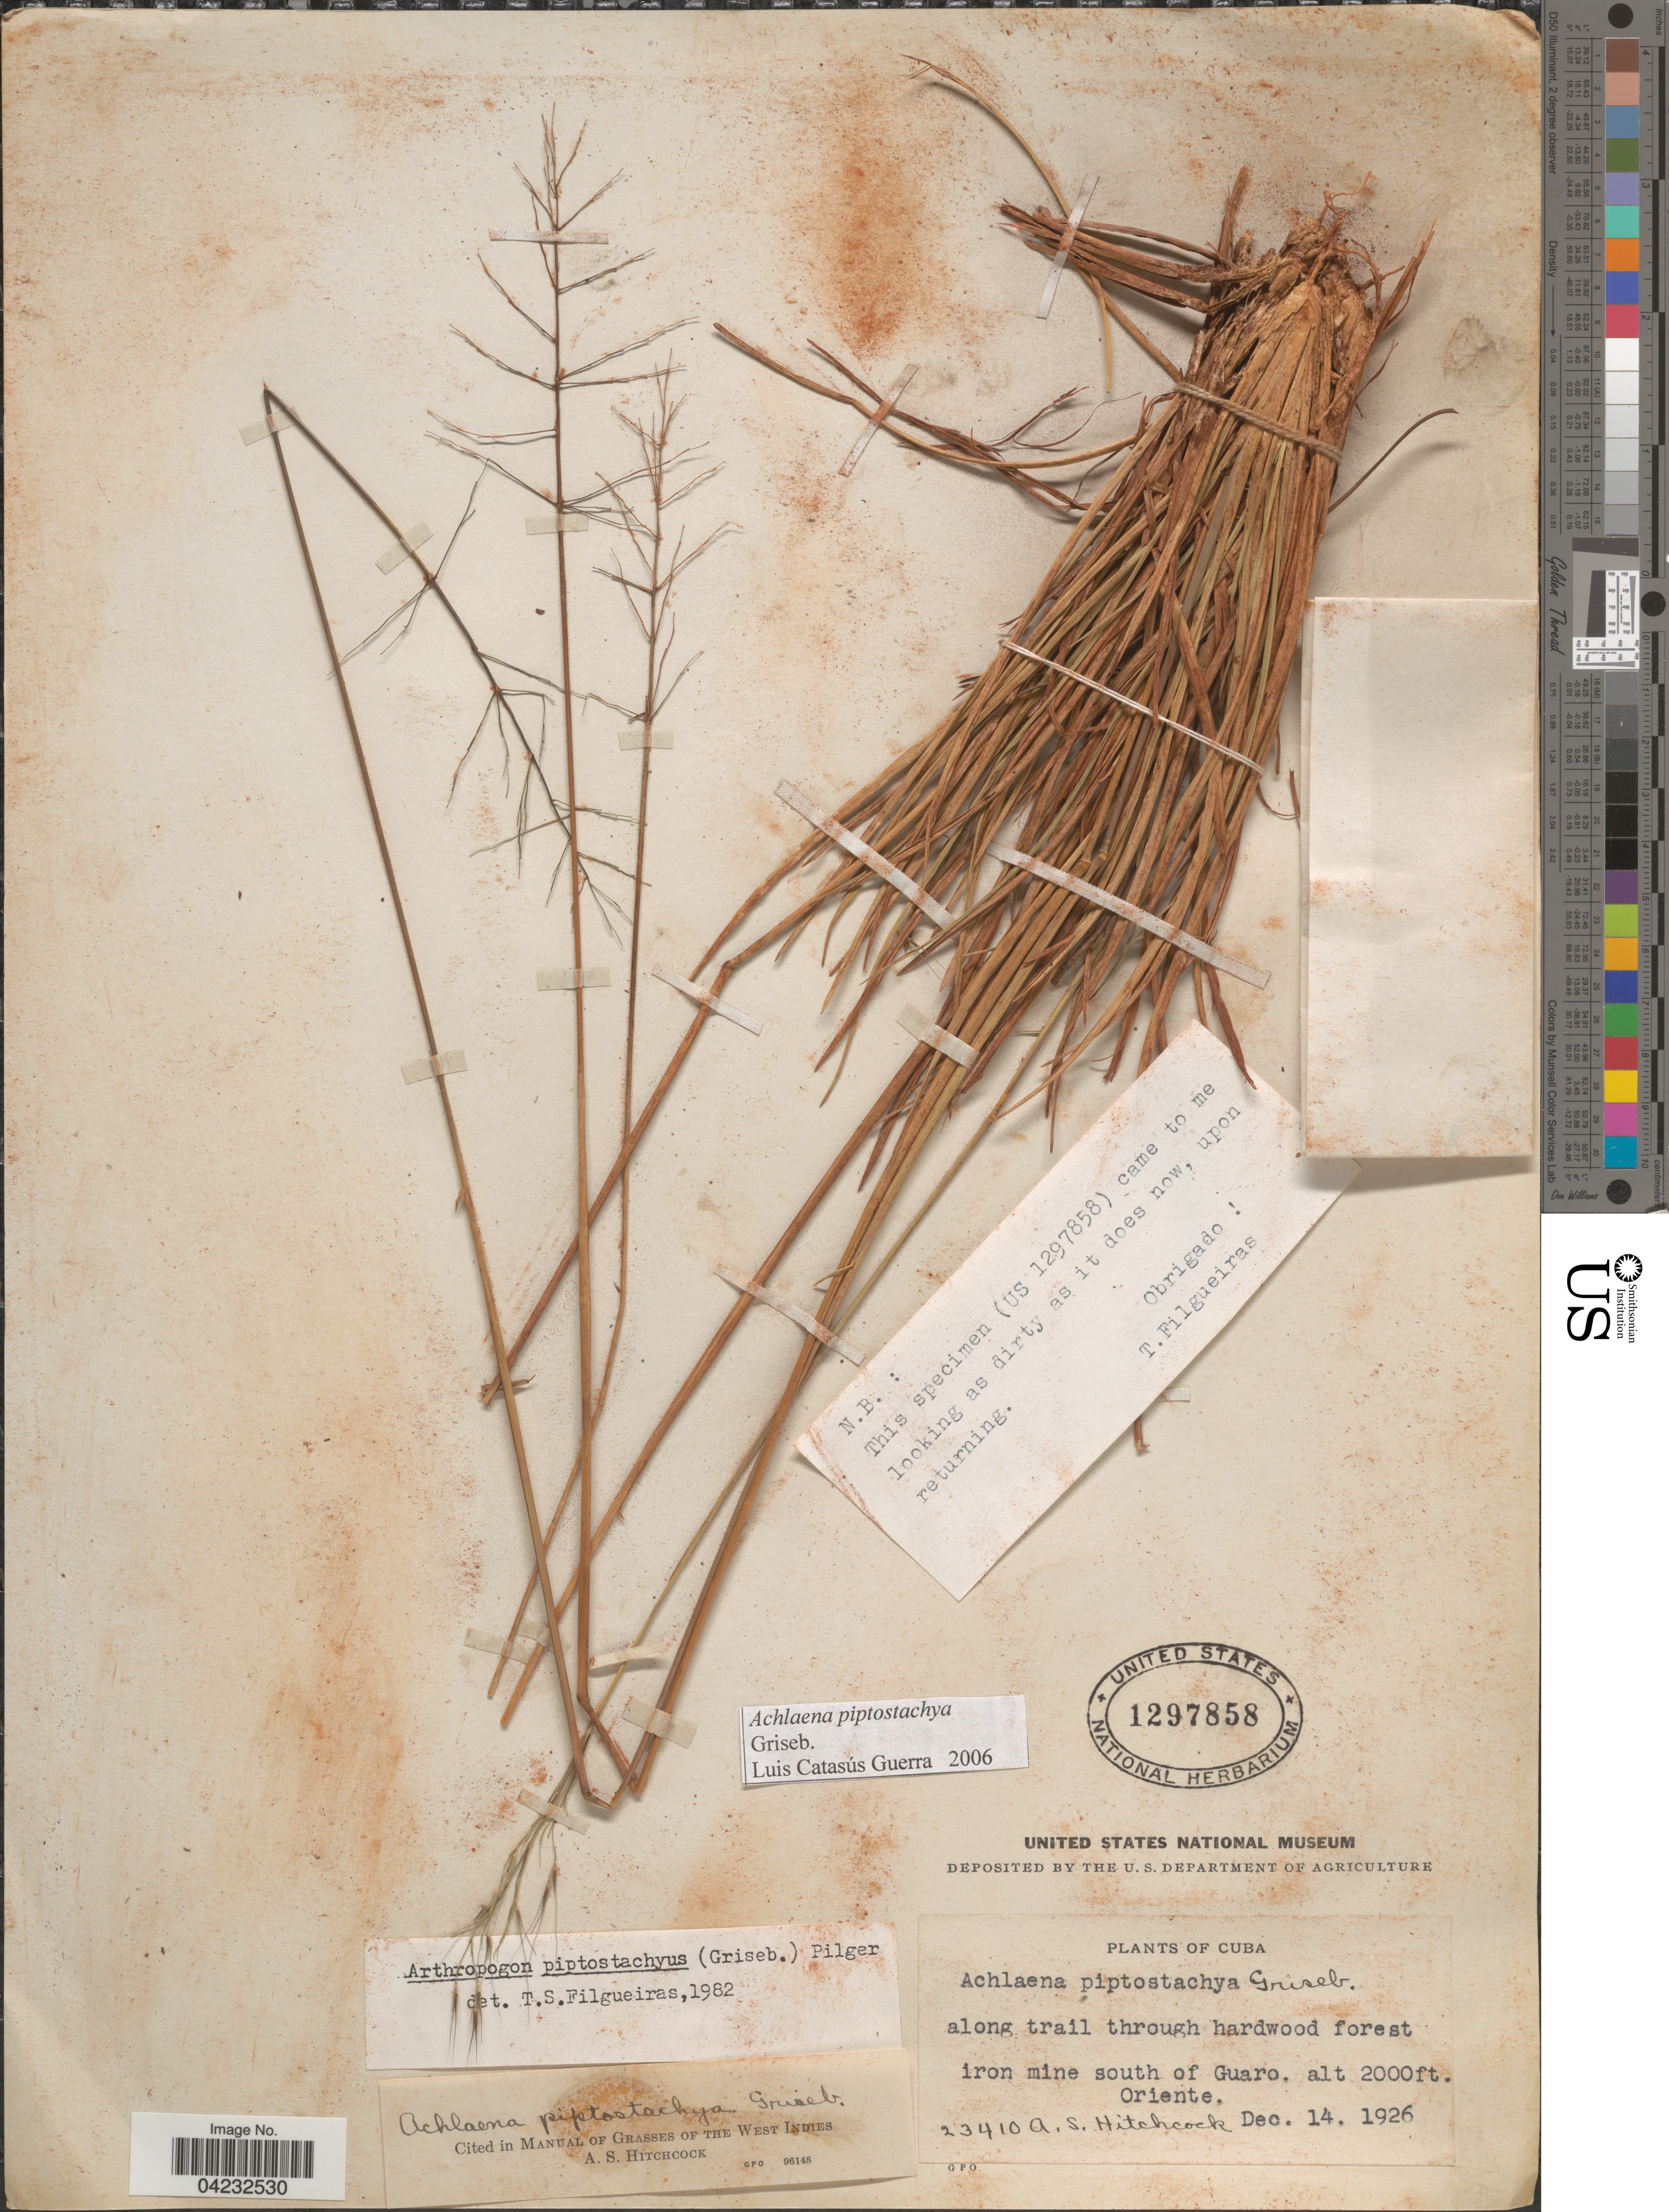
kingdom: Plantae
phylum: Tracheophyta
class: Liliopsida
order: Poales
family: Poaceae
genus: Achlaena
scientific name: Achlaena piptostachya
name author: Griseb.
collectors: A. S. Hitchcock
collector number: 23410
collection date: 1926-12-14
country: Cuba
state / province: Oriente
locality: Along trail through hardwood forest iron mine south of Guaro.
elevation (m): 610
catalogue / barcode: US 1297858